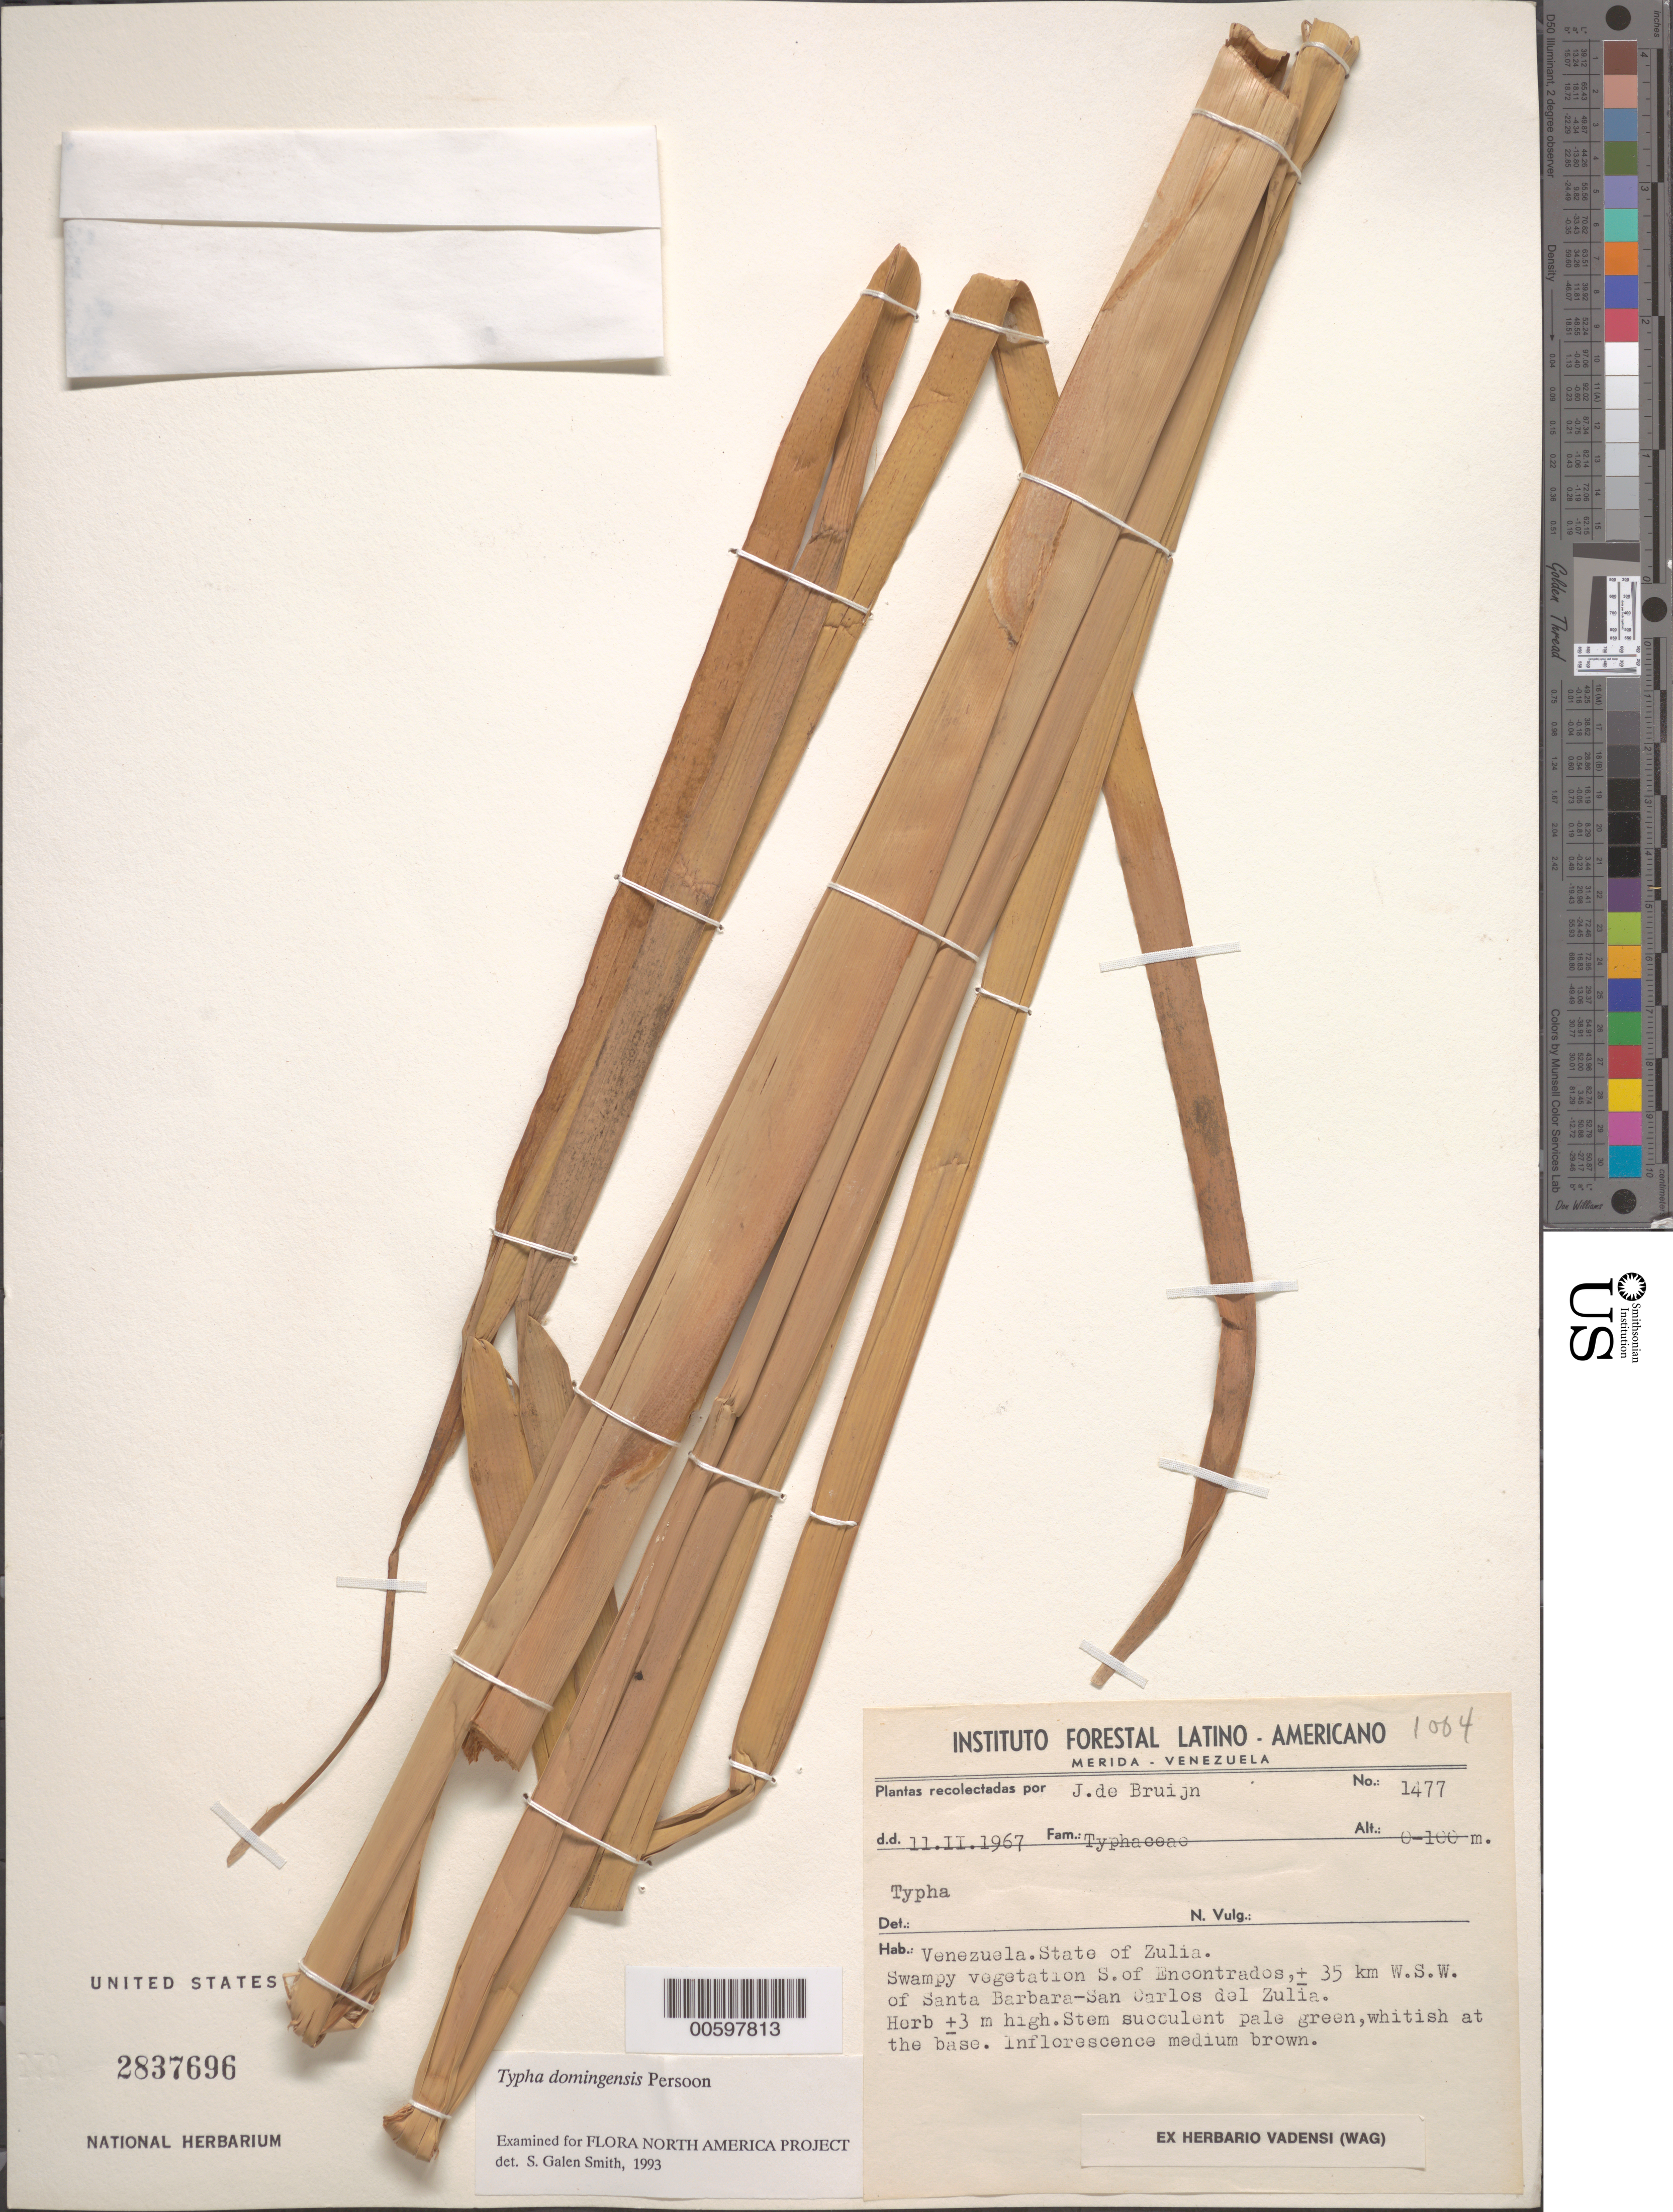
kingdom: Plantae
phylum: Tracheophyta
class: Liliopsida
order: Poales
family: Typhaceae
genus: Typha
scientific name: Typha domingensis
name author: Pers.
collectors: J. Bruijn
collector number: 1477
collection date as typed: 11 Feb 1967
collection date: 1967-02-11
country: Venezuela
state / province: Zulia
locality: WSW of Santa Barbara, San Carlos del Zulia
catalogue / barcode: US 2837696